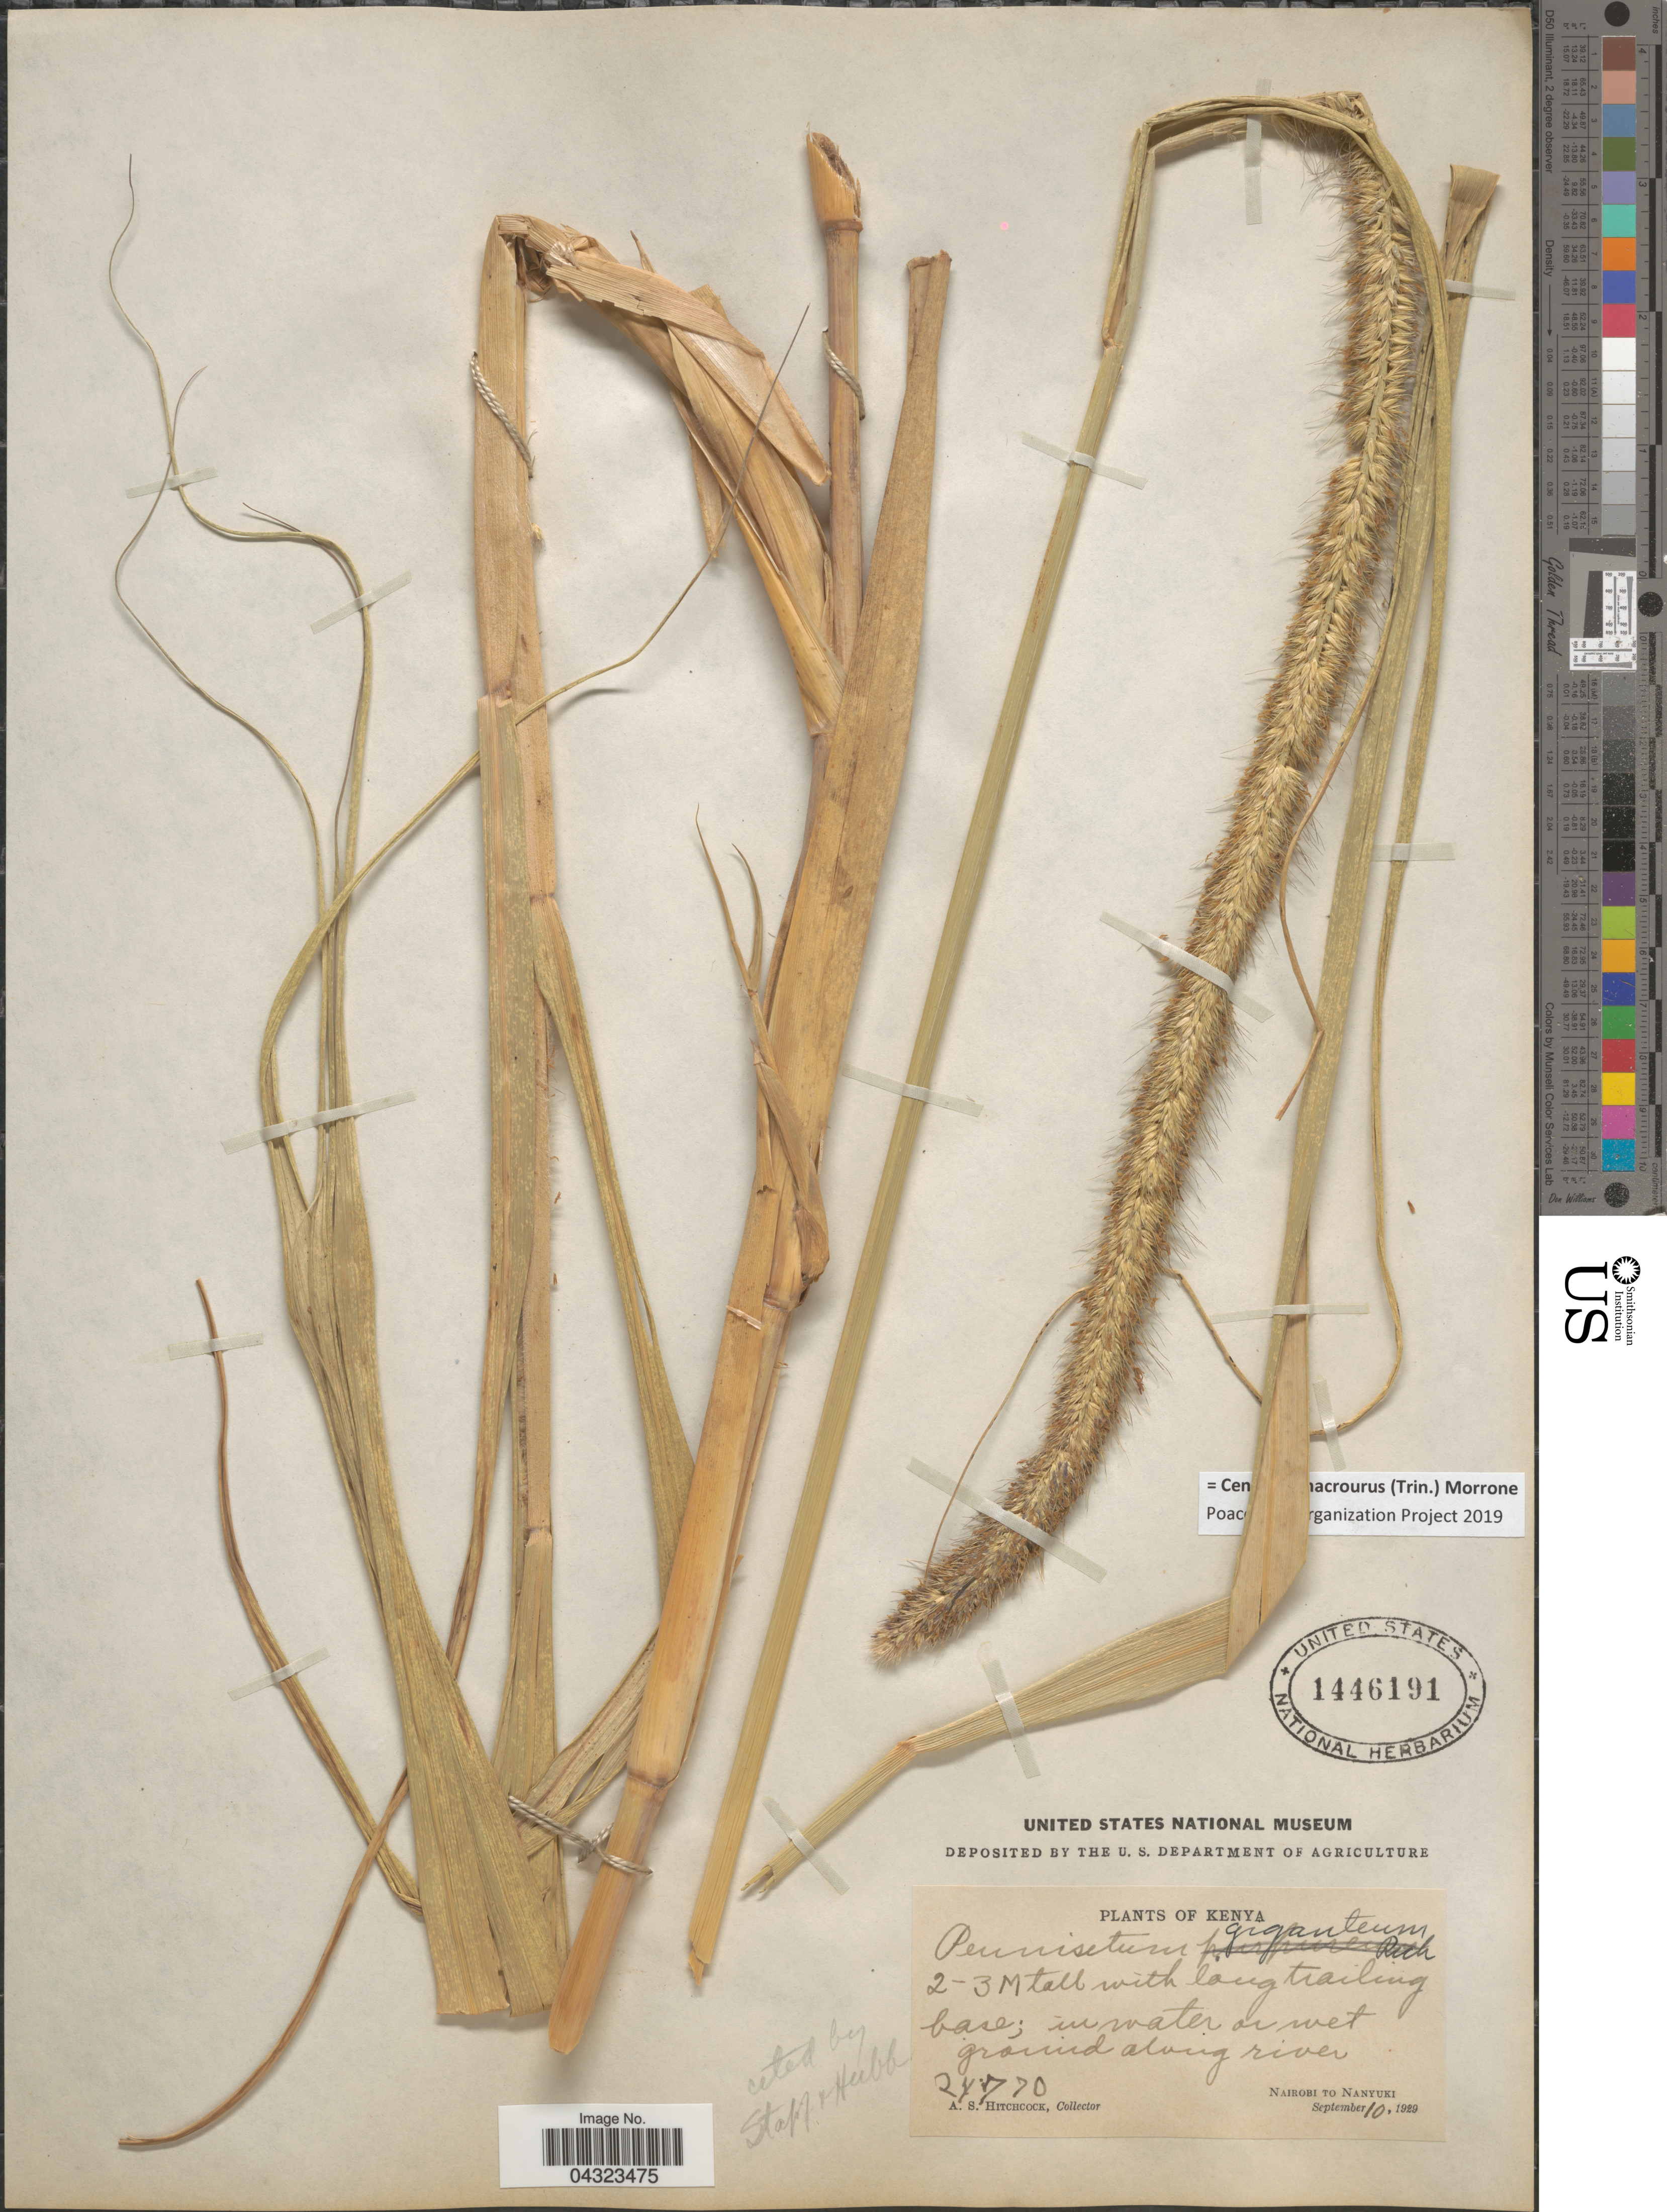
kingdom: Plantae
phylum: Tracheophyta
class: Liliopsida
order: Poales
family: Poaceae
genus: Cenchrus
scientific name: Cenchrus macrourus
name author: (Trin.) Morrone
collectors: A. S. Hitchcock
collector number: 24770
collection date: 1929-09-10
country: Kenya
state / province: Nairobi Area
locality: In water or wet ground along river. Nairobi to Nanyuki.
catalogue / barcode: US 1446191